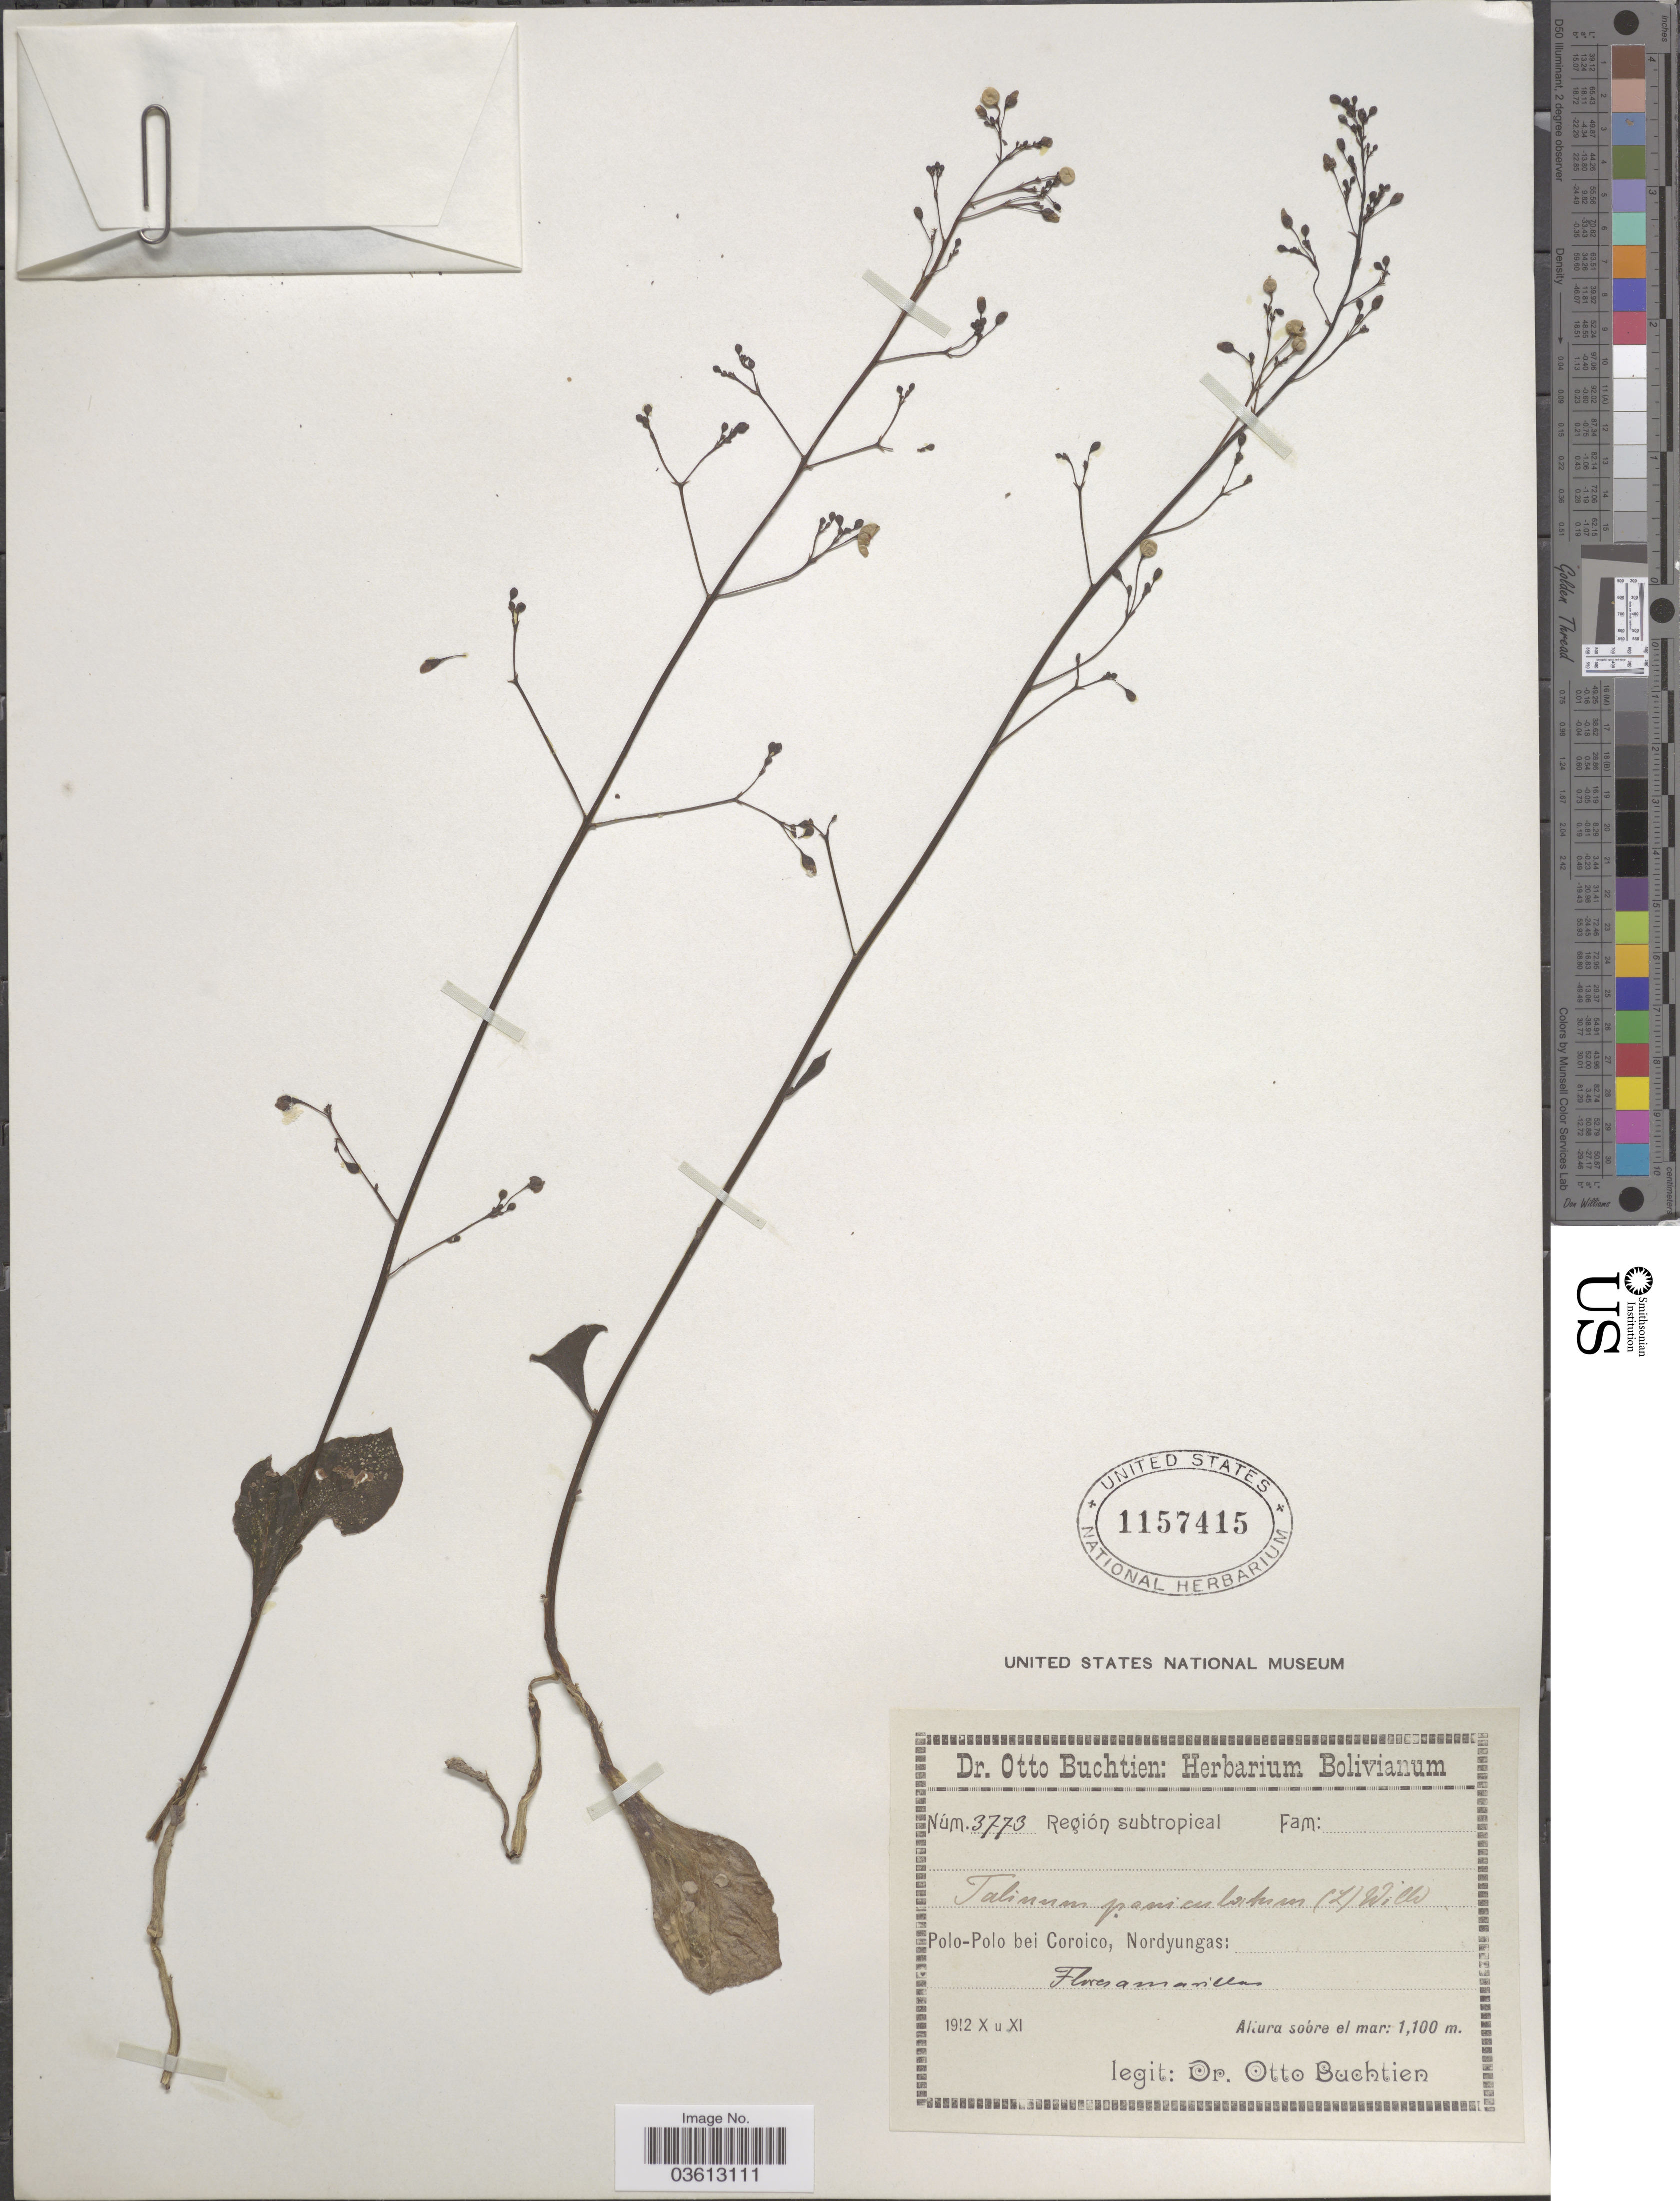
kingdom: Plantae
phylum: Tracheophyta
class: Magnoliopsida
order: Caryophyllales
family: Talinaceae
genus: Talinum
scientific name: Talinum paniculatum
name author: (Jacq.) Gaertn.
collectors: O. Buchtien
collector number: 3773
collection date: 1912-10/1912-11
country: Bolivia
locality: Región subtropical. Polo-Polo bei Coroico, Nordyungas.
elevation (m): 1100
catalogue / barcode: US 1157415